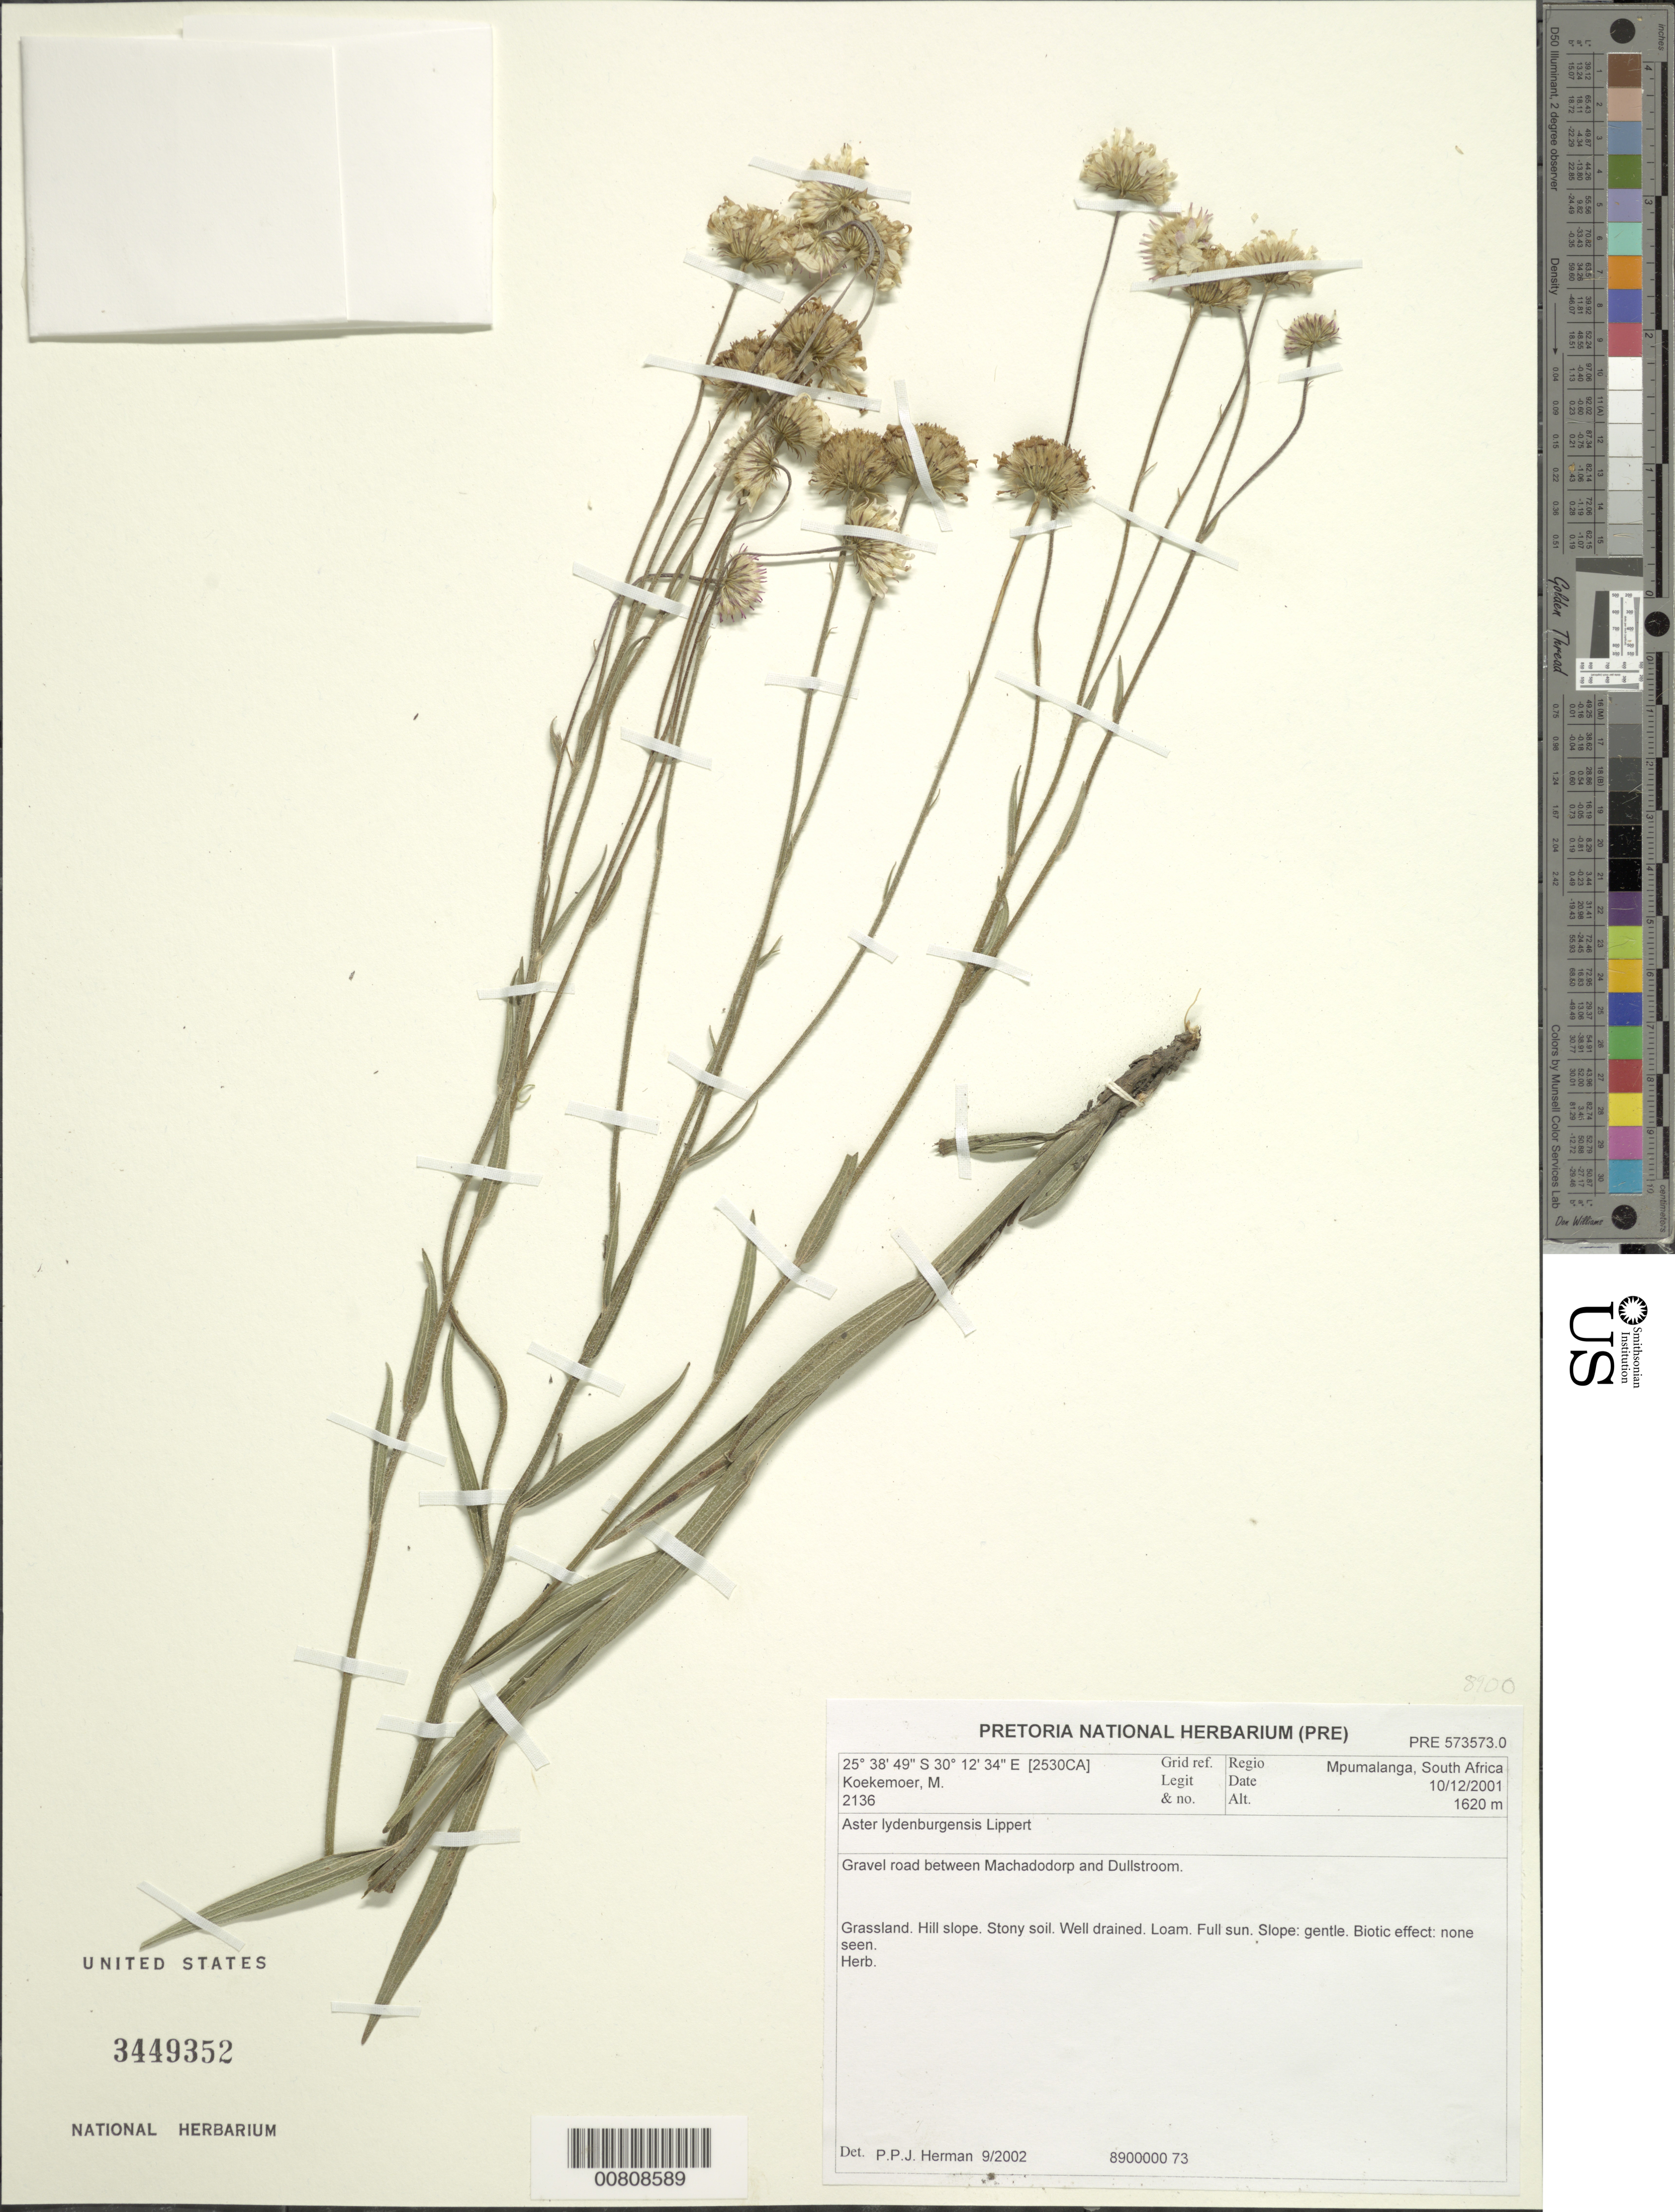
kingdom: Plantae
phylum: Tracheophyta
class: Magnoliopsida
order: Asterales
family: Asteraceae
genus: Aster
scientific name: Aster lydenburgensis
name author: W. Lippert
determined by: Herman, P. P. J.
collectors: M. Koekemoer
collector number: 2136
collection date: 2001-12-10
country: South Africa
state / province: Mpumalanga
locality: betw. Machadodorp and Dullstroom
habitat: Grassland, hill slope, stony soil, well-drained, loam, full sun, gentle slope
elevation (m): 1620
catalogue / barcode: US 3449352